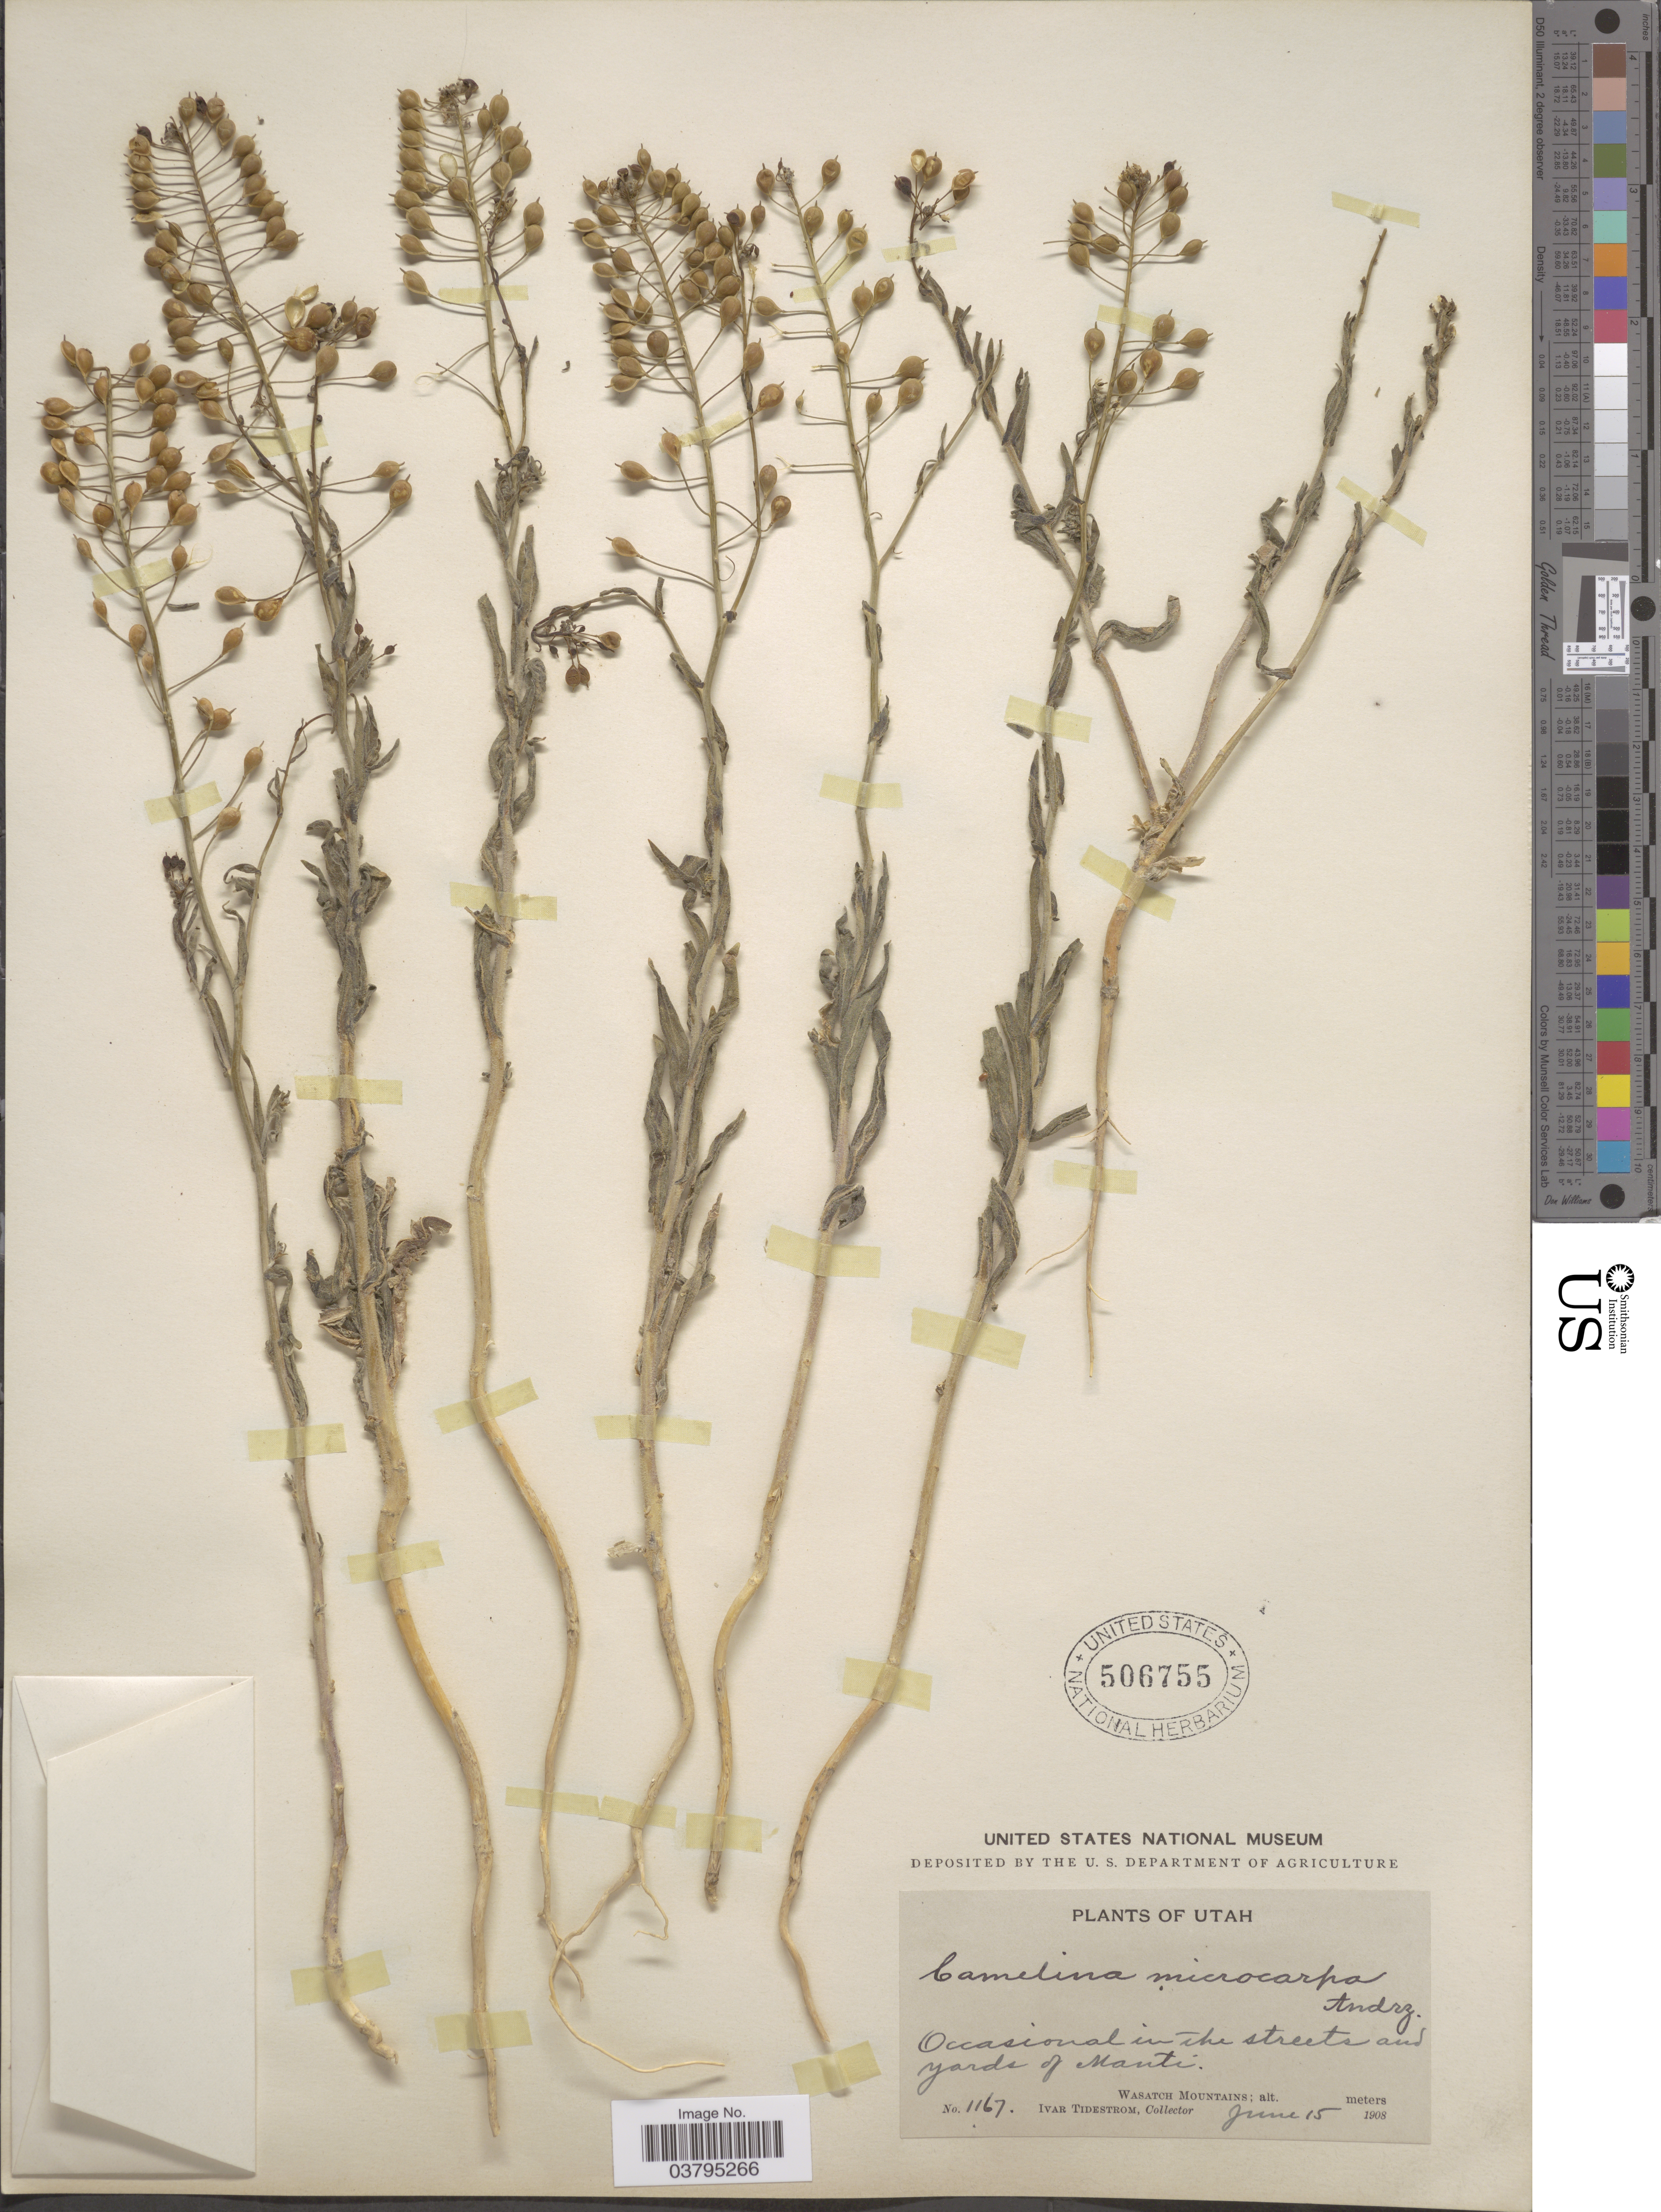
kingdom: Plantae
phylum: Tracheophyta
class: Magnoliopsida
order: Brassicales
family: Brassicaceae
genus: Camelina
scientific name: Camelina microcarpa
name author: DC.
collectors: I. F. Tidestrom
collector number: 1167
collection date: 1908-06-15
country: United States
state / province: Utah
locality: Occasional in the streets and yards of Manti. Wasatch Mountains.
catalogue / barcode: US 506755